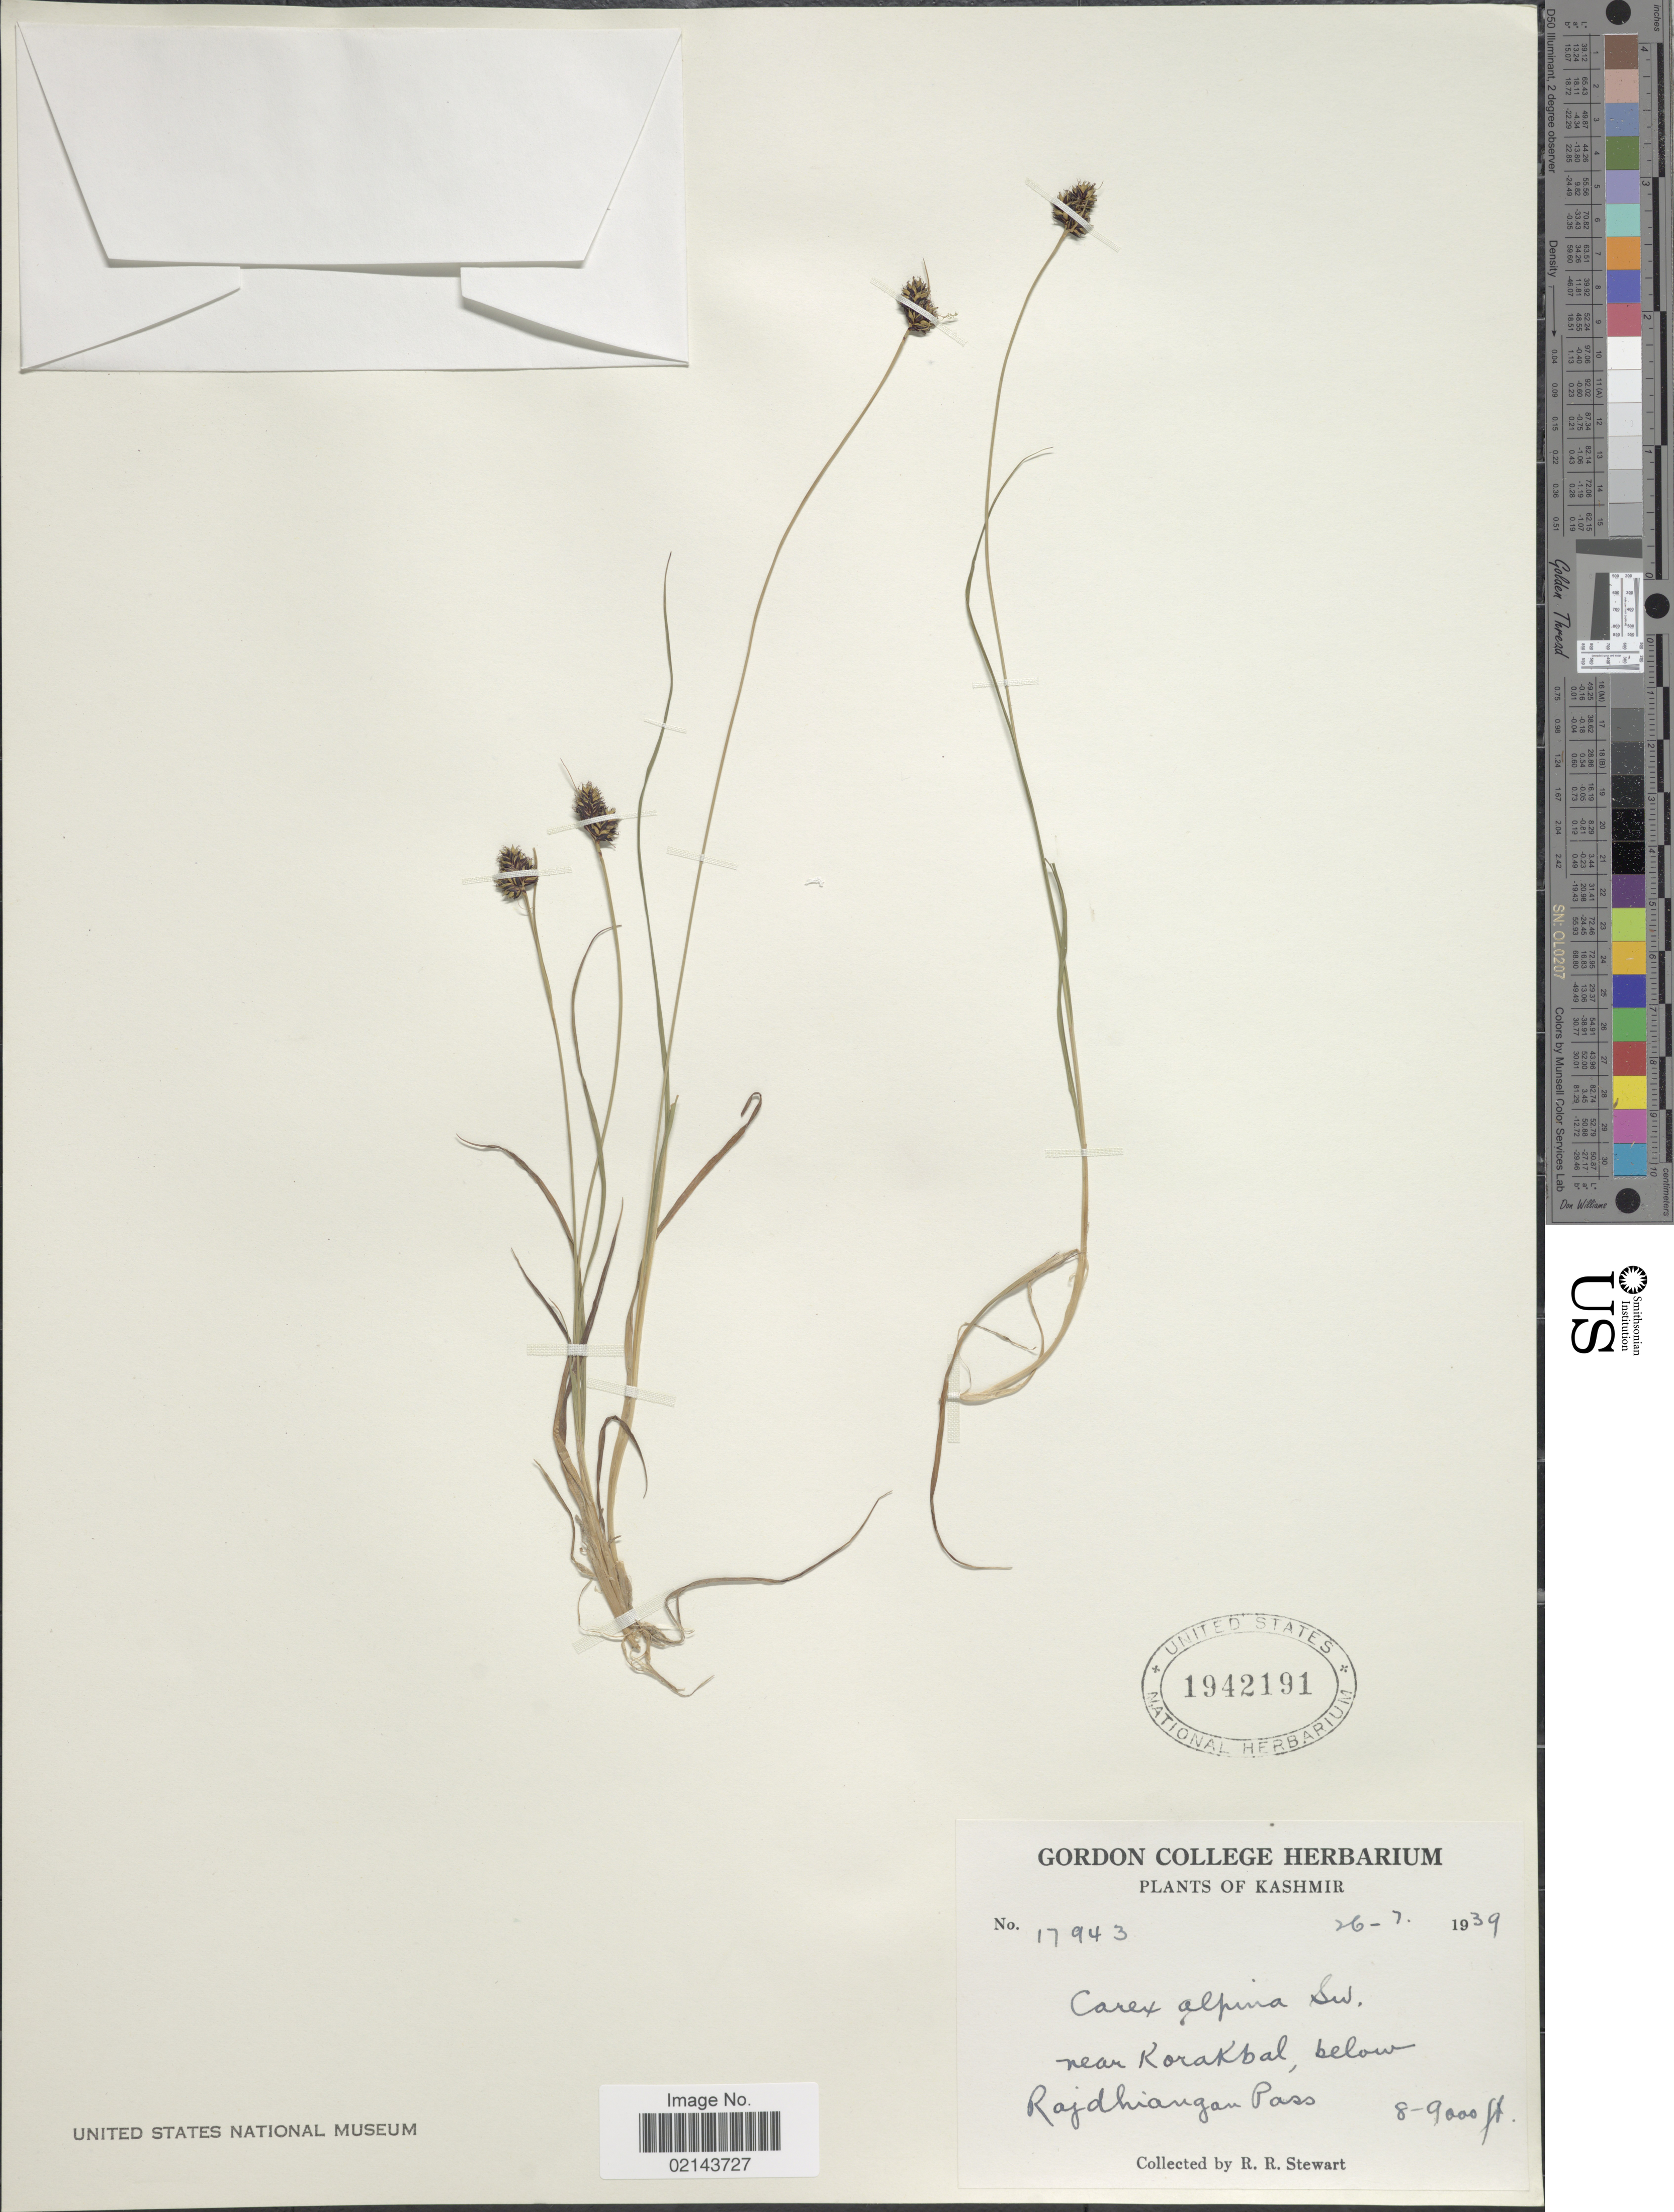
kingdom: Plantae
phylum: Tracheophyta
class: Liliopsida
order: Poales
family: Cyperaceae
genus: Carex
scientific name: Carex norvegica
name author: Retz.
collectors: R. R. Stewart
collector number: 17943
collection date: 1939-07-26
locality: Kashmir, near Korakbal, below Rajdhiangan Pass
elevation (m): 2438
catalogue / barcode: US 1942191